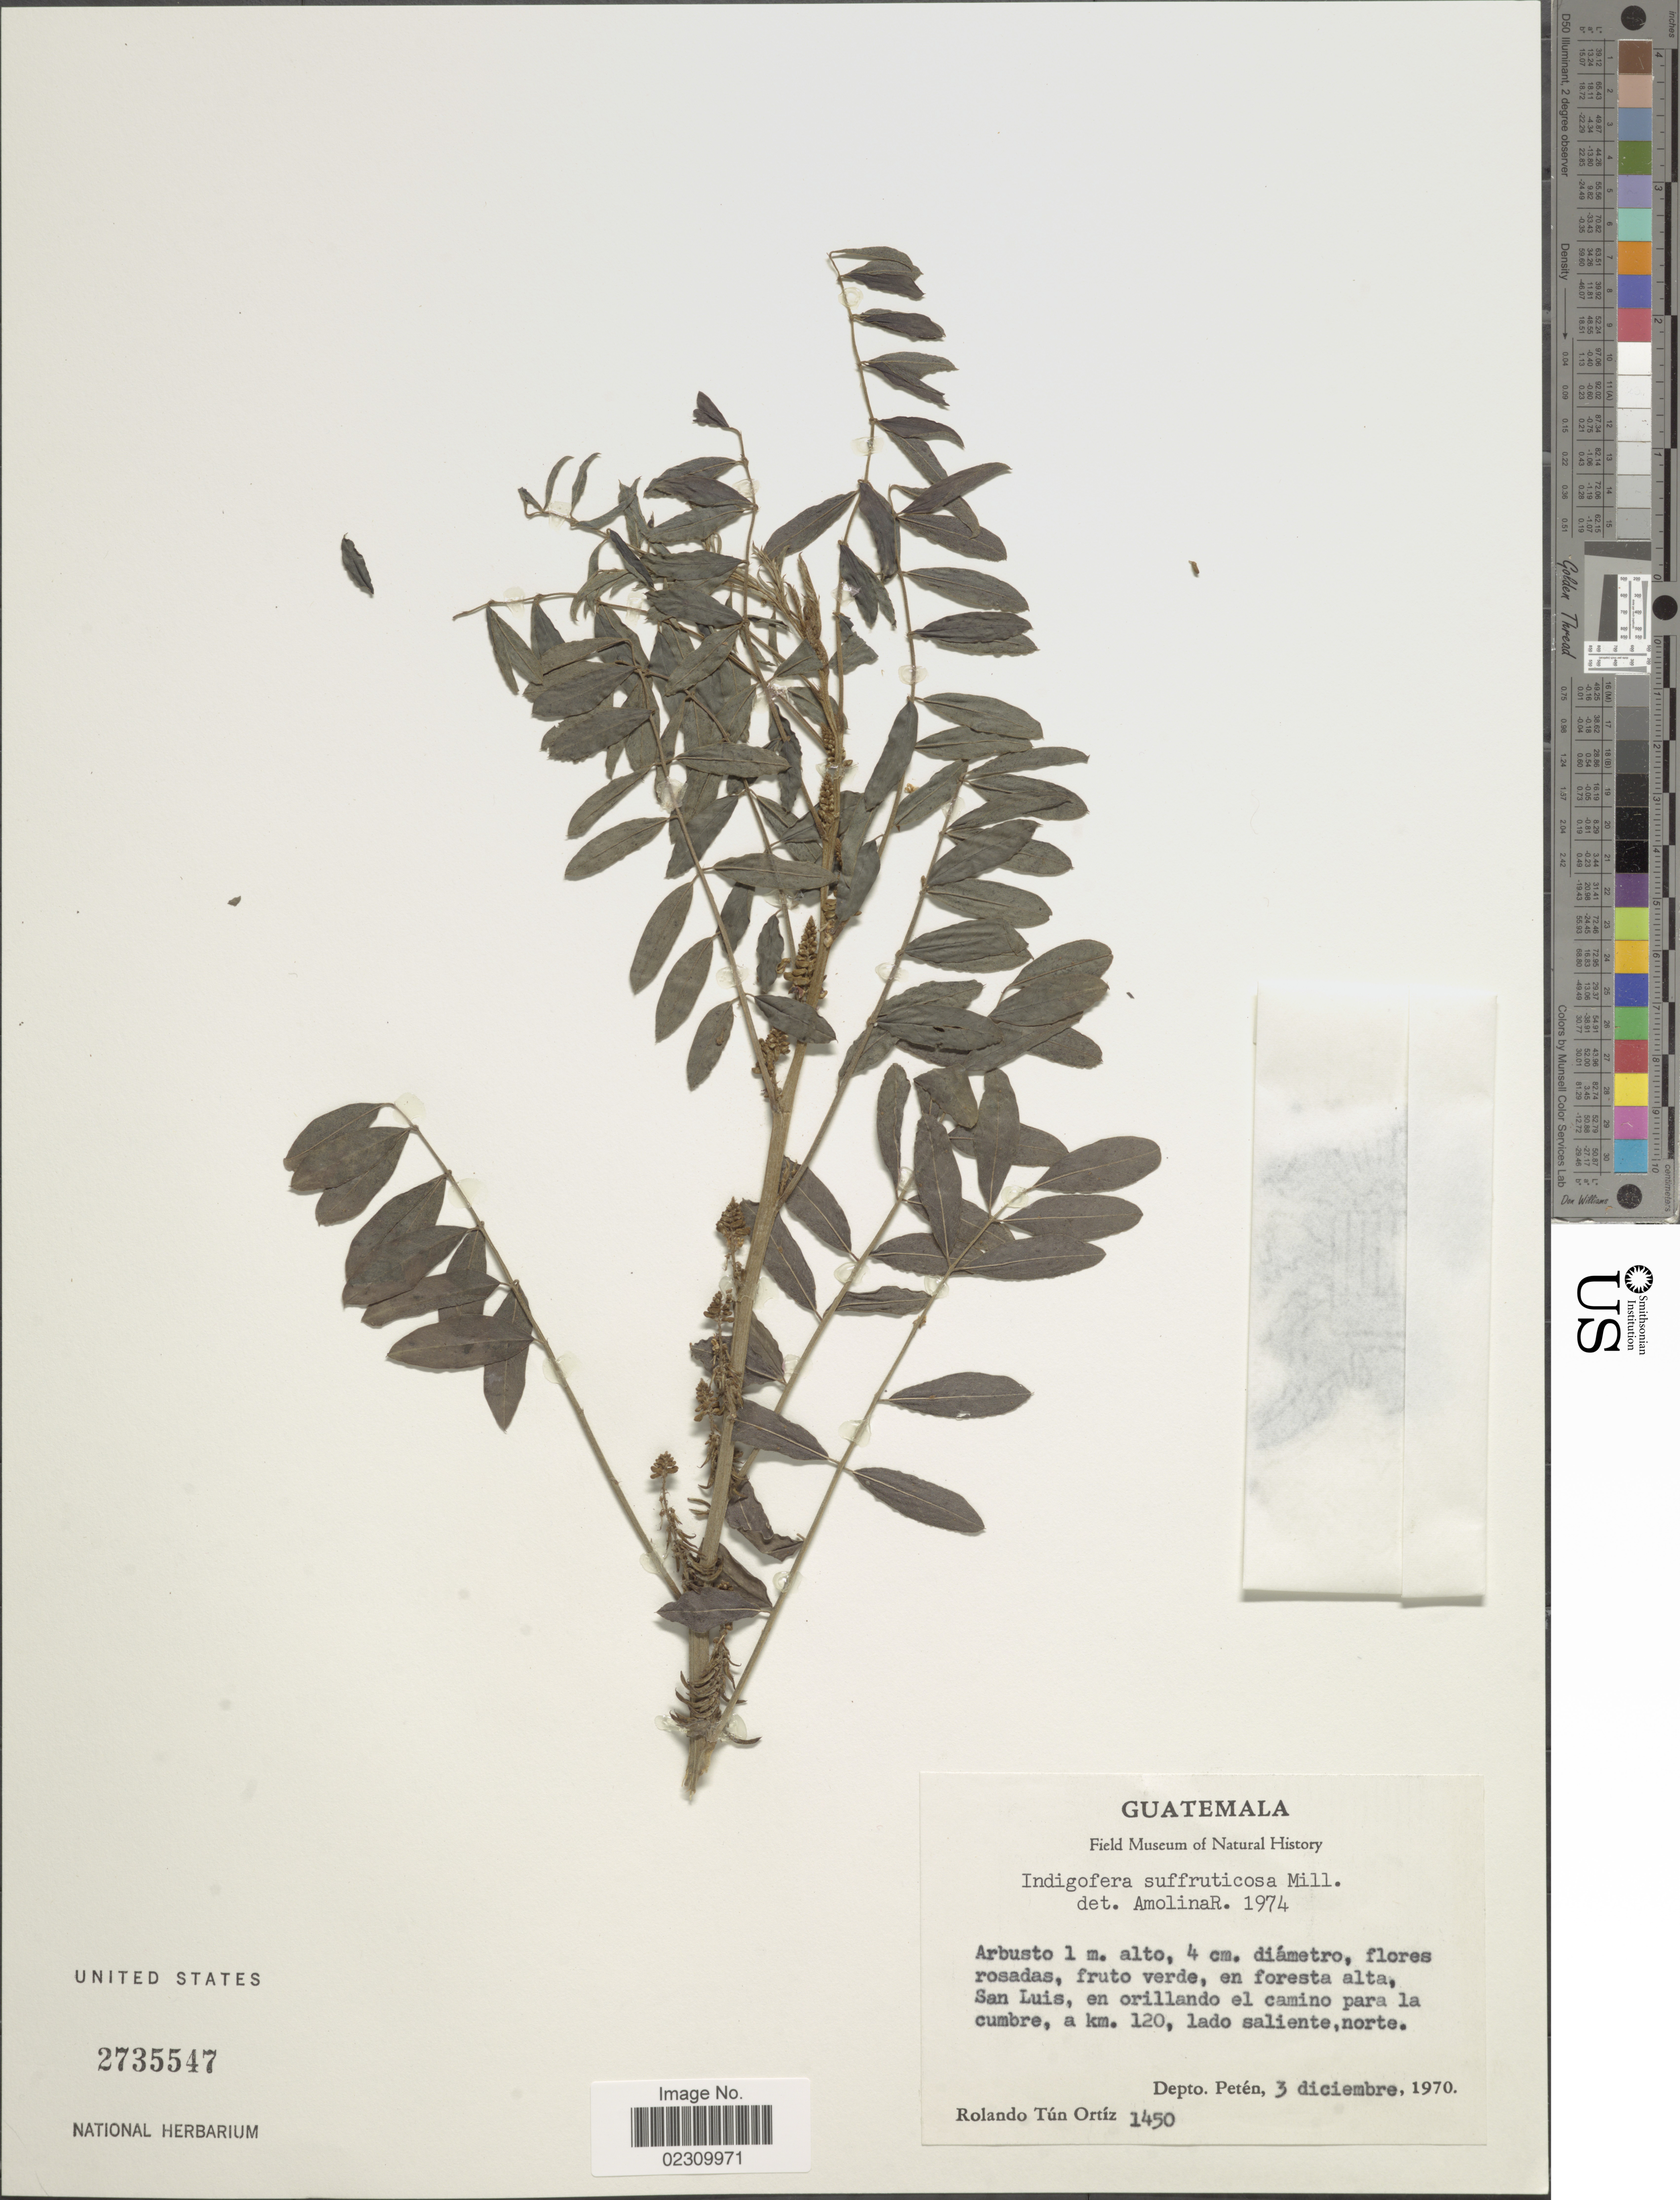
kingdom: Plantae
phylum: Tracheophyta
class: Magnoliopsida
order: Fabales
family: Fabaceae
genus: Indigofera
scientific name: Indigofera suffruticosa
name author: Mill.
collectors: R. T. Ortíz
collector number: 1450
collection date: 1970-12-03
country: Guatemala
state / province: El Petén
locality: San Luis, en orillando el camino para la cumbre, a km. 120, lado saliente, norte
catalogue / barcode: US 2735547